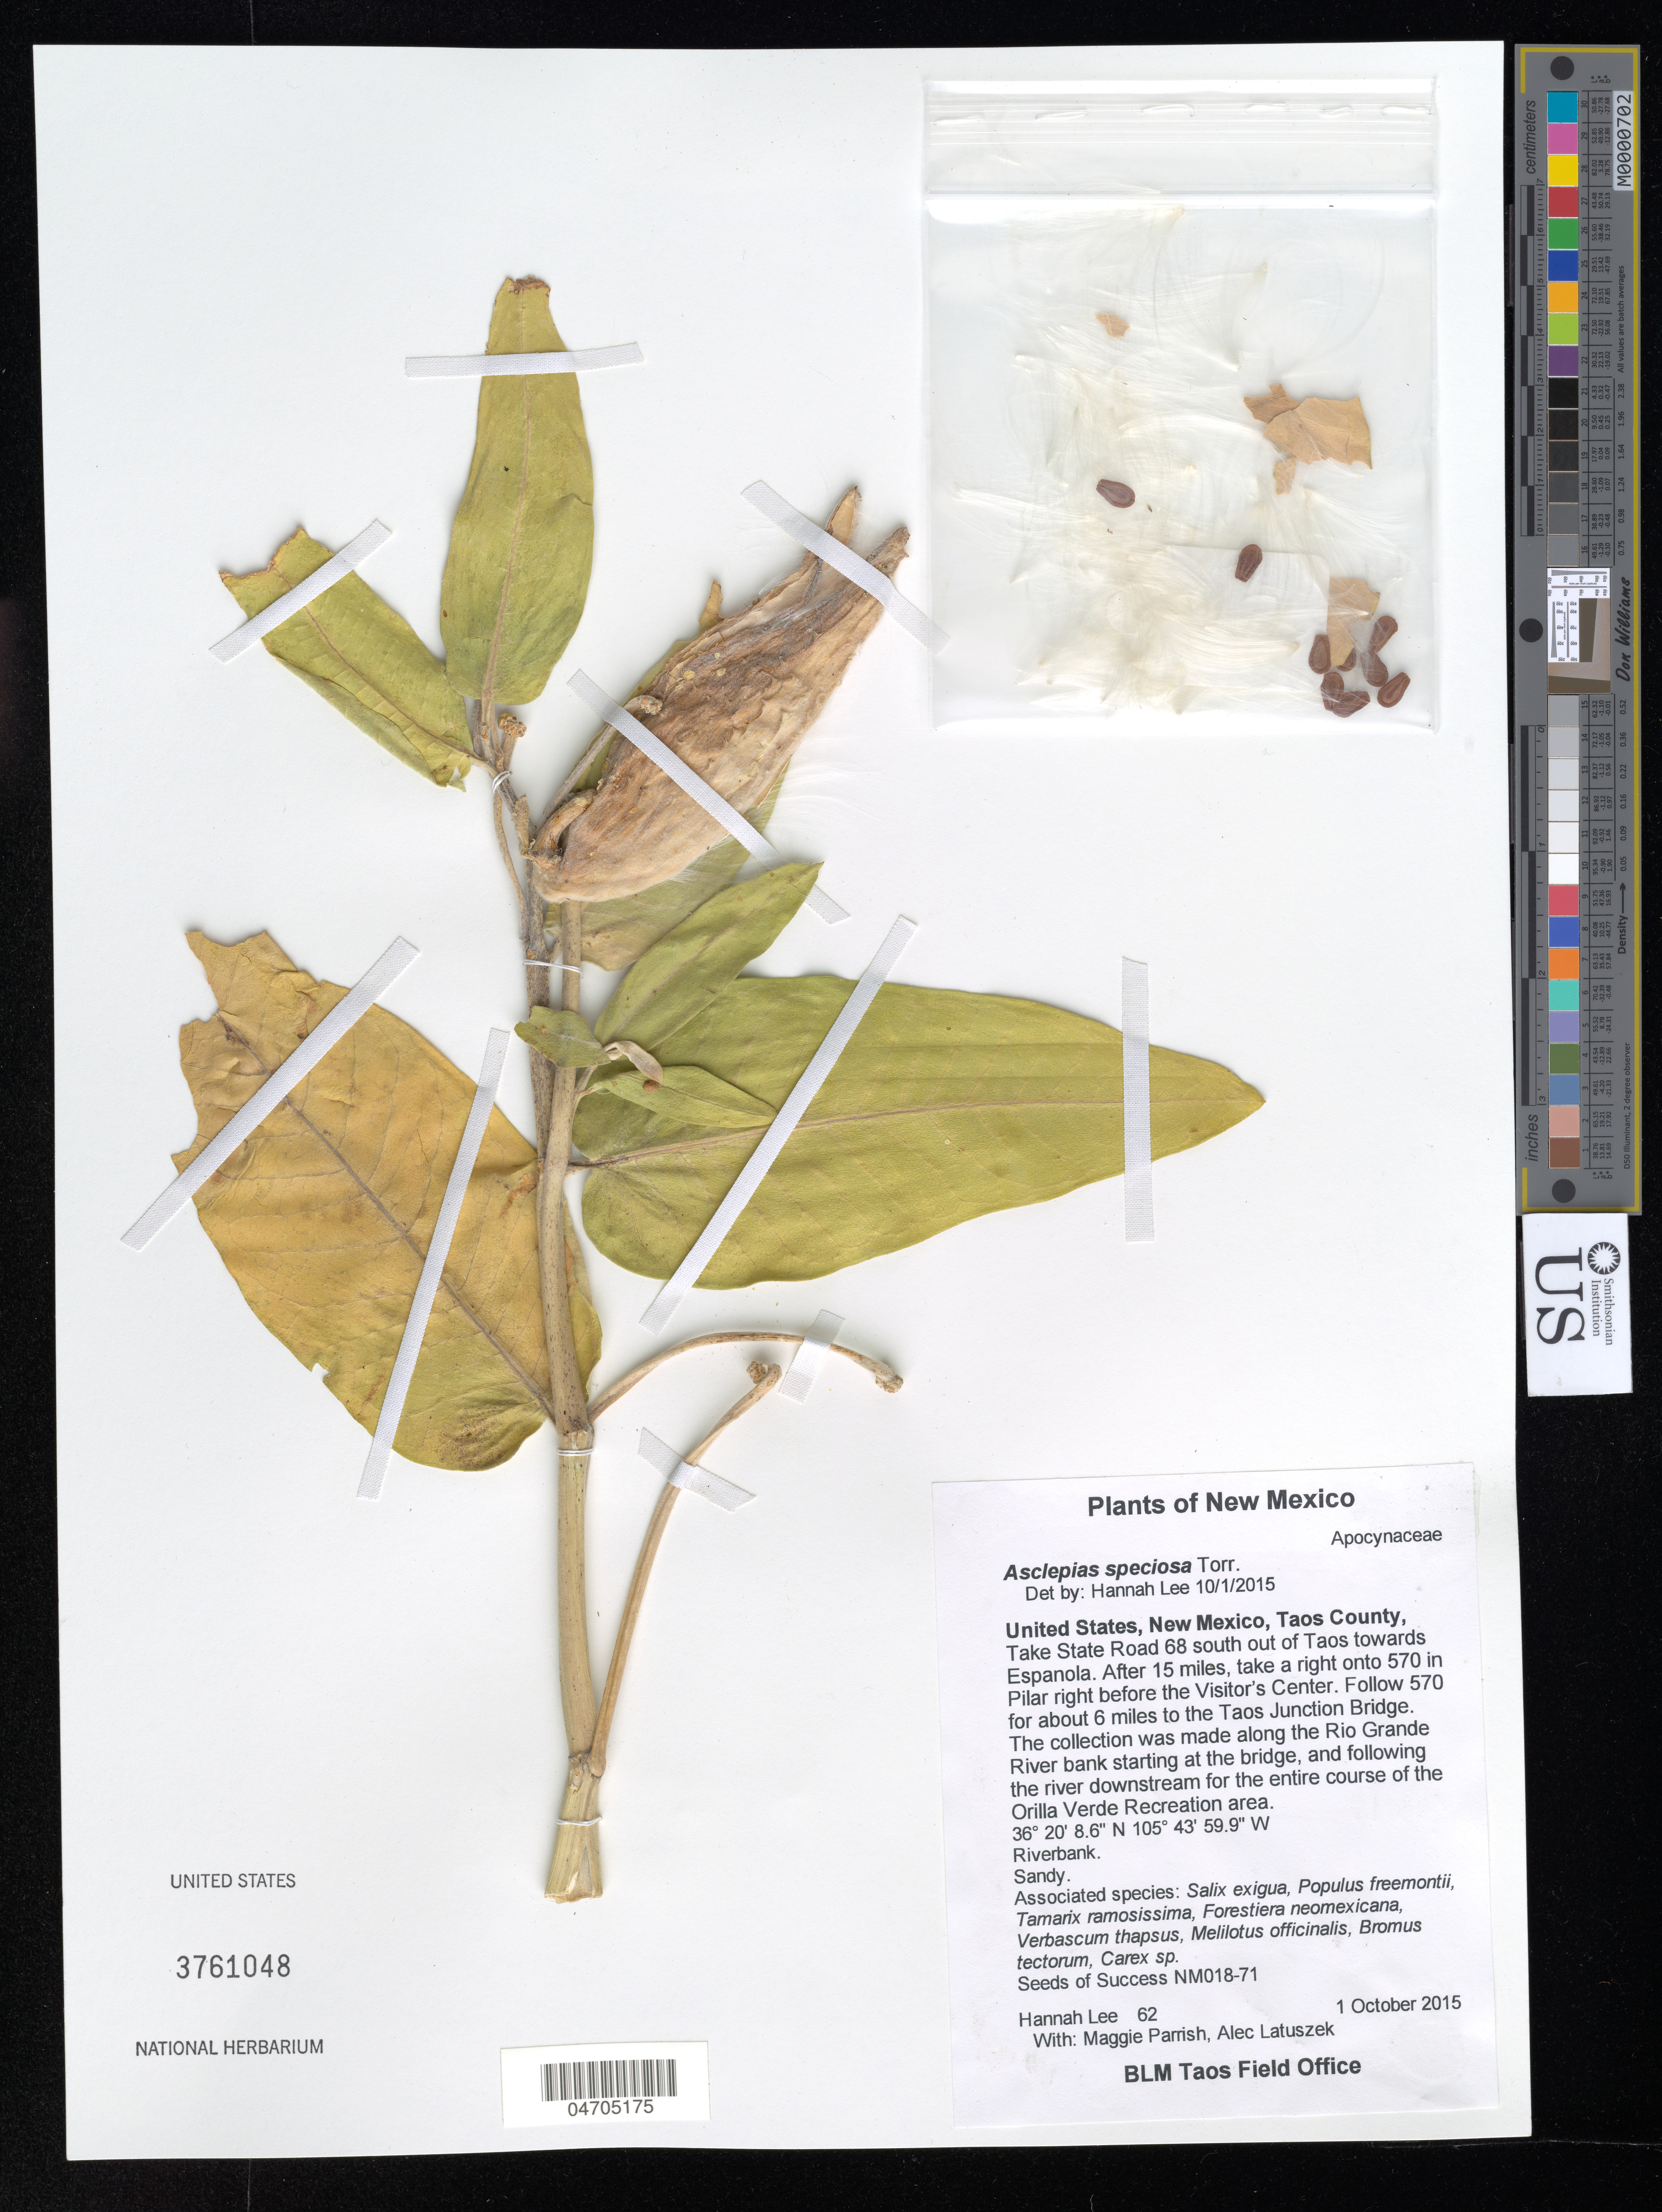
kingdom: Plantae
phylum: Tracheophyta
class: Magnoliopsida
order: Gentianales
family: Apocynaceae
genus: Asclepias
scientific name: Asclepias speciosa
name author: Torr.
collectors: H. Lee, M. Parrish & A. Latuszek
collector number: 62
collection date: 2015-10-01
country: United States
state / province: New Mexico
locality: Taos County, Take State Road 68 south out of Taos towards Espanola. After 15 miles, take a right onto 570 in Pilar right before the Visitor's Center. Follow 570 for about 6 miles to the Taos Junction Bridge. The collection was made along the Rio Grande River bank starting at the bridge, and following the river downstream for the entire course of the Orilla Verde Recreation area.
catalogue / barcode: US 3761048